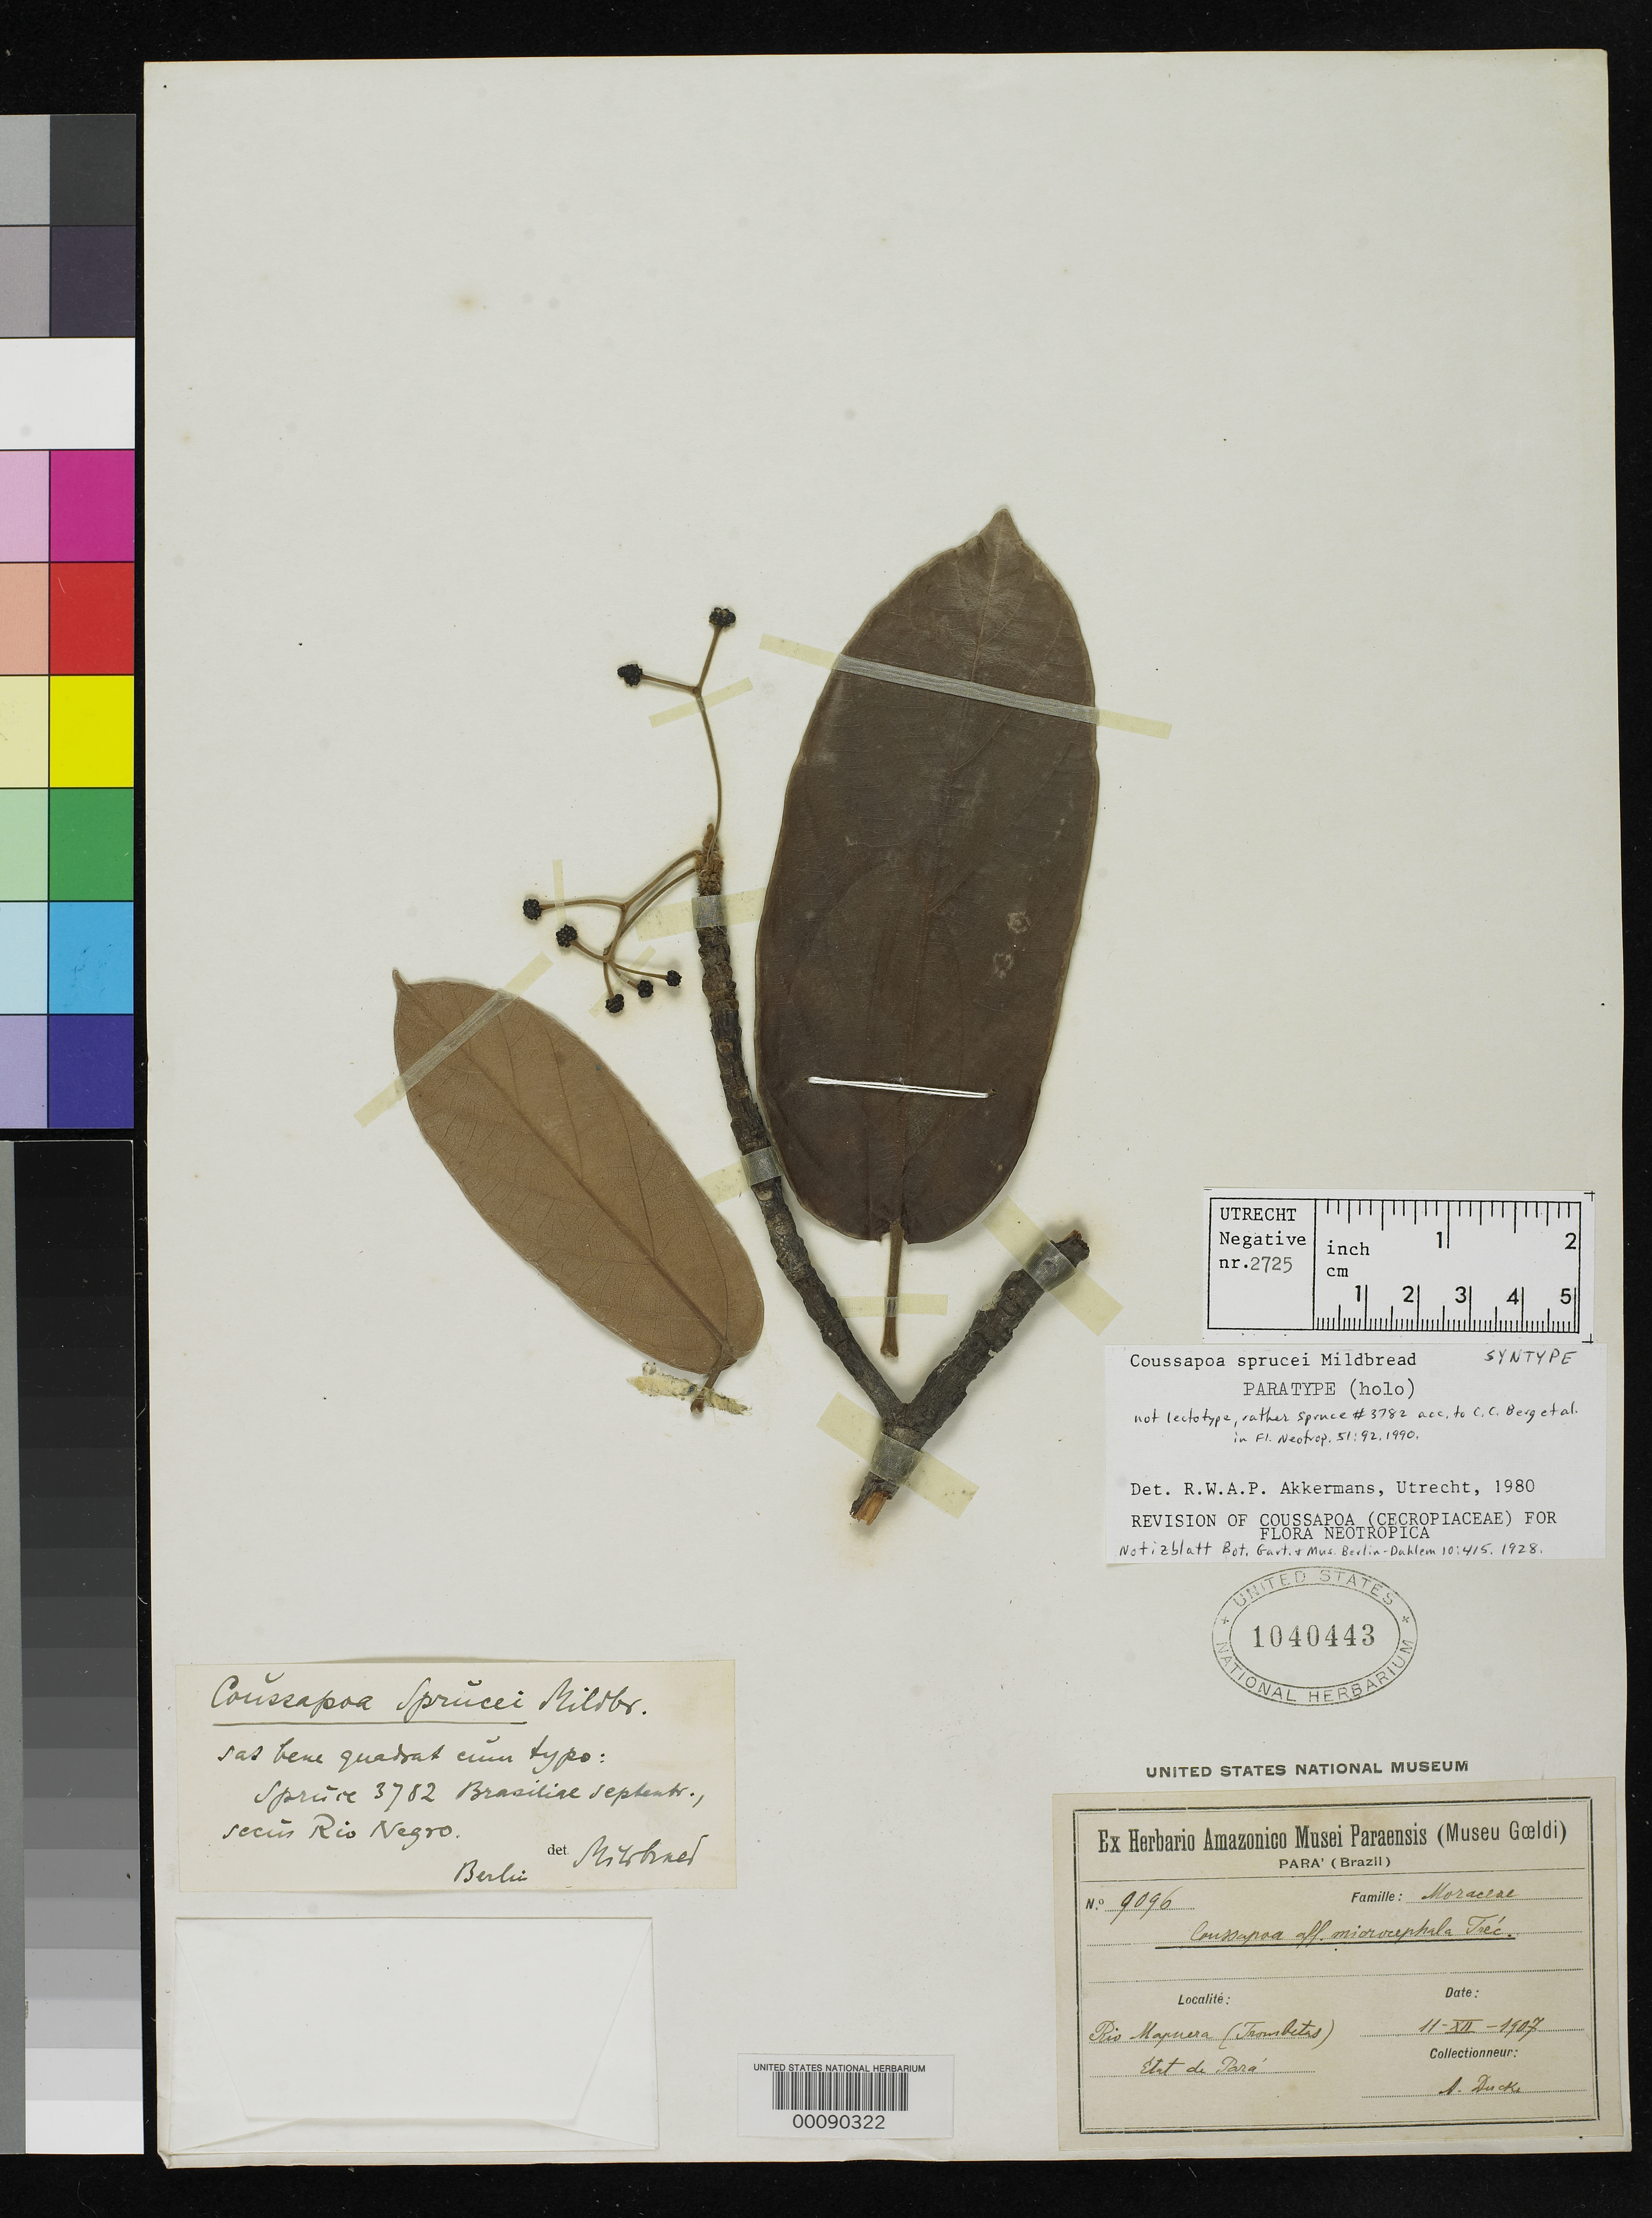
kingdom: Plantae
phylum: Tracheophyta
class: Magnoliopsida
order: Rosales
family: Urticaceae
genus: Coussapoa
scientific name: Coussapoa sprucei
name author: Mildbr.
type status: Syntype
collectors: A. Ducke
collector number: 9096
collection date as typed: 11 Dec 1907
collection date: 1907-12-11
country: Brazil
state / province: Pará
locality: Rio Mapnera.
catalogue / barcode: US 1040443